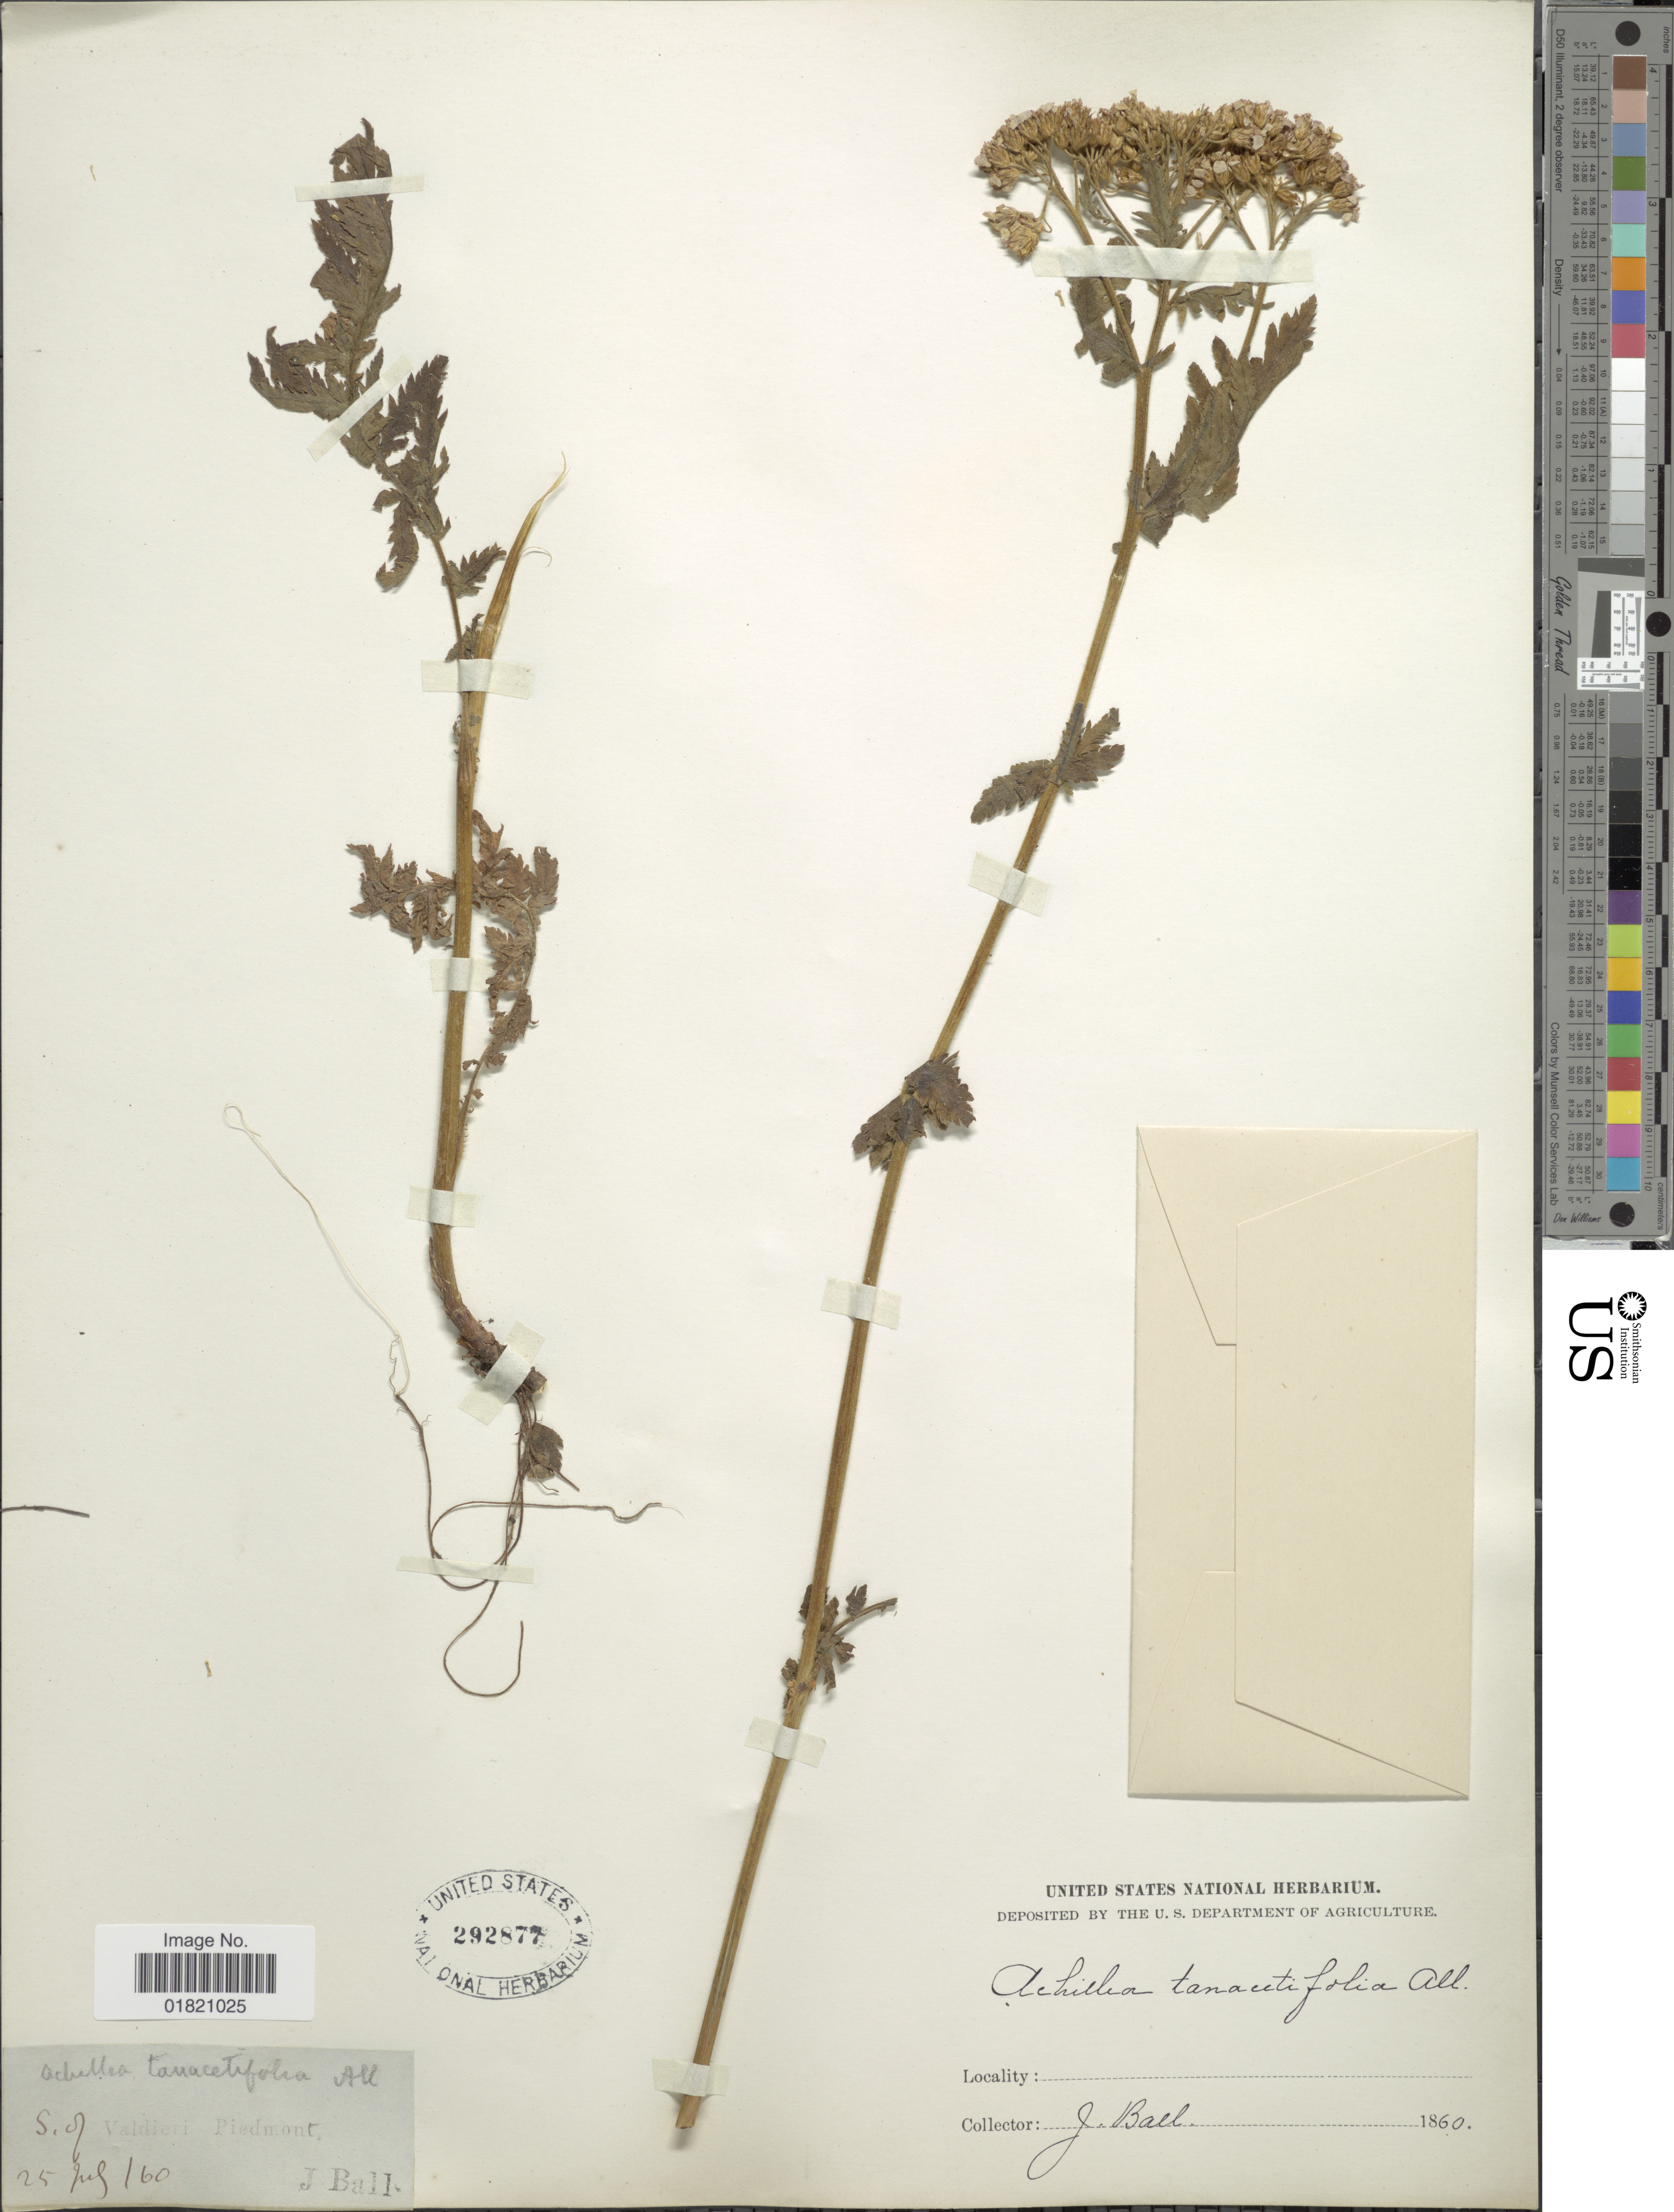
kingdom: Plantae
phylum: Tracheophyta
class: Magnoliopsida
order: Asterales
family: Asteraceae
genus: Achillea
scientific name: Achillea tanacetifolia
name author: All.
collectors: J. Ball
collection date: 1860-07-25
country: Italy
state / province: Piedmont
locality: S. of Valdieri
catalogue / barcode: US 292877